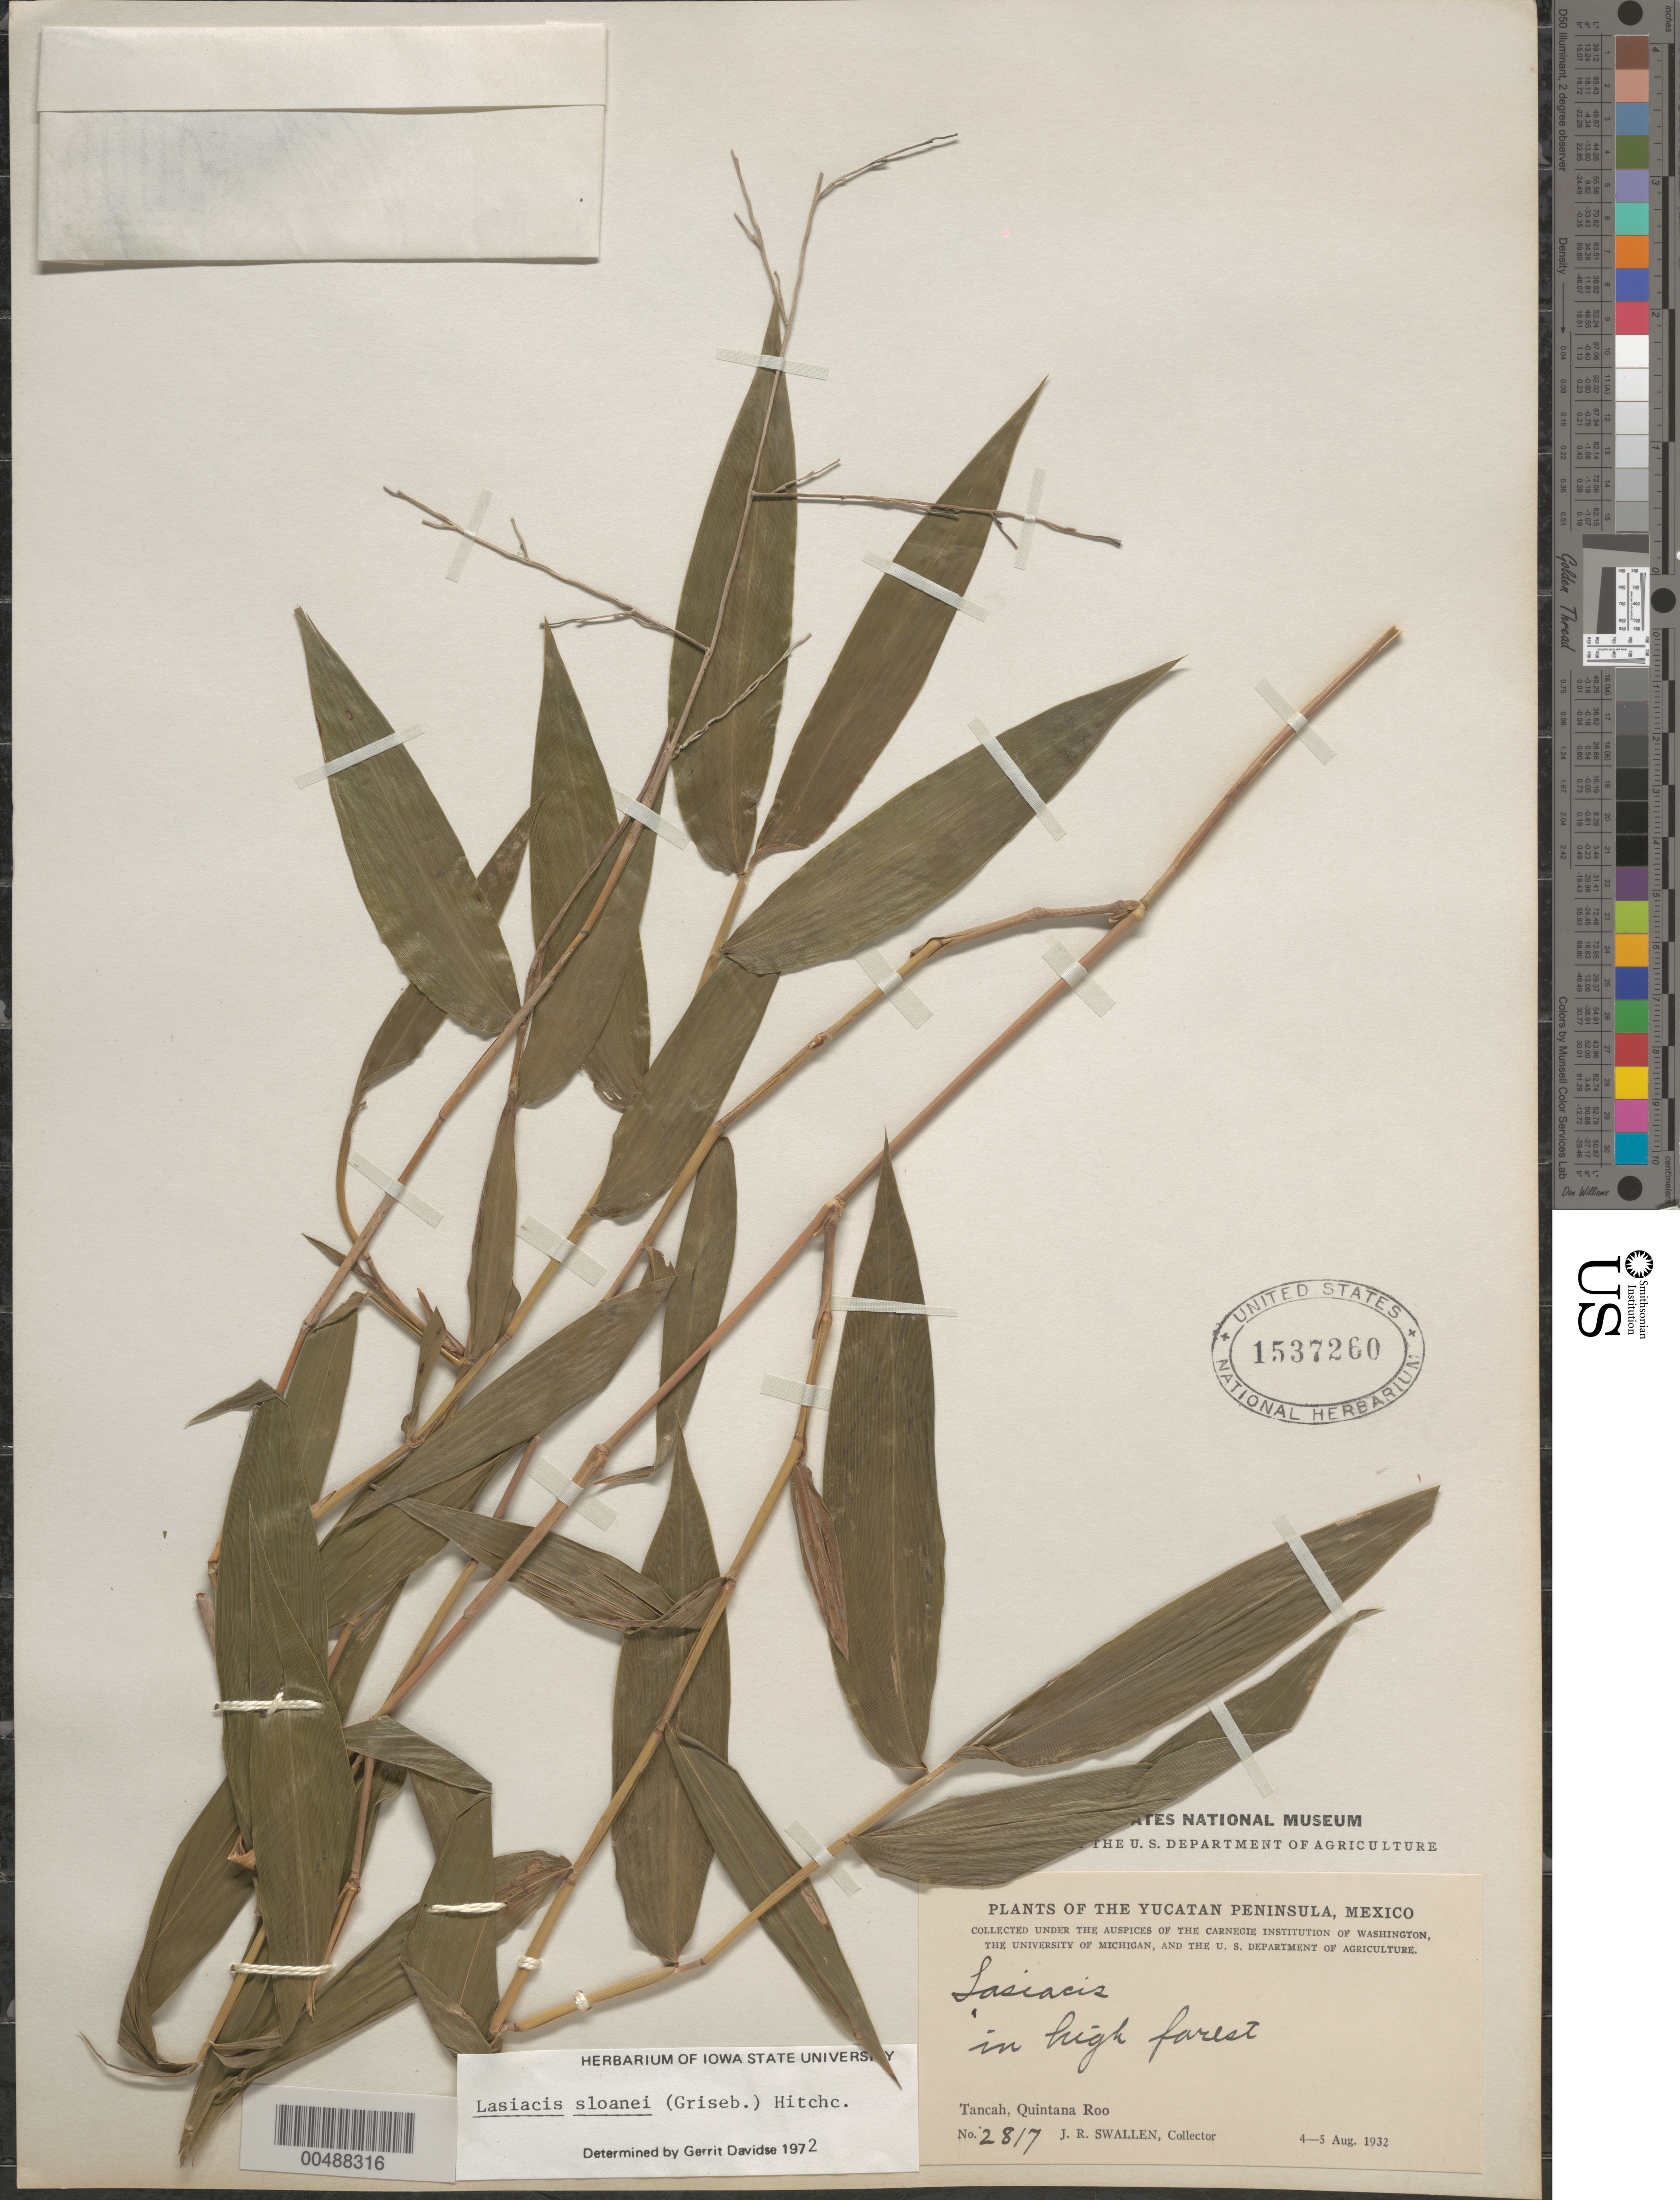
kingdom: Plantae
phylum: Tracheophyta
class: Liliopsida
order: Poales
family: Poaceae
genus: Lasiacis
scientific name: Lasiacis sloanei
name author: (Griseb.) Hitchc.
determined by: Davidse, Gerrit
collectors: J. R. Swallen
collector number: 2817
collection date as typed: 4 Aug 1932 to 5 Aug 1932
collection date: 1932-08-04/1932-08-05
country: Mexico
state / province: Quintana Roo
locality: Yucatan Peninsula, Tancah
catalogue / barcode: US 1537260